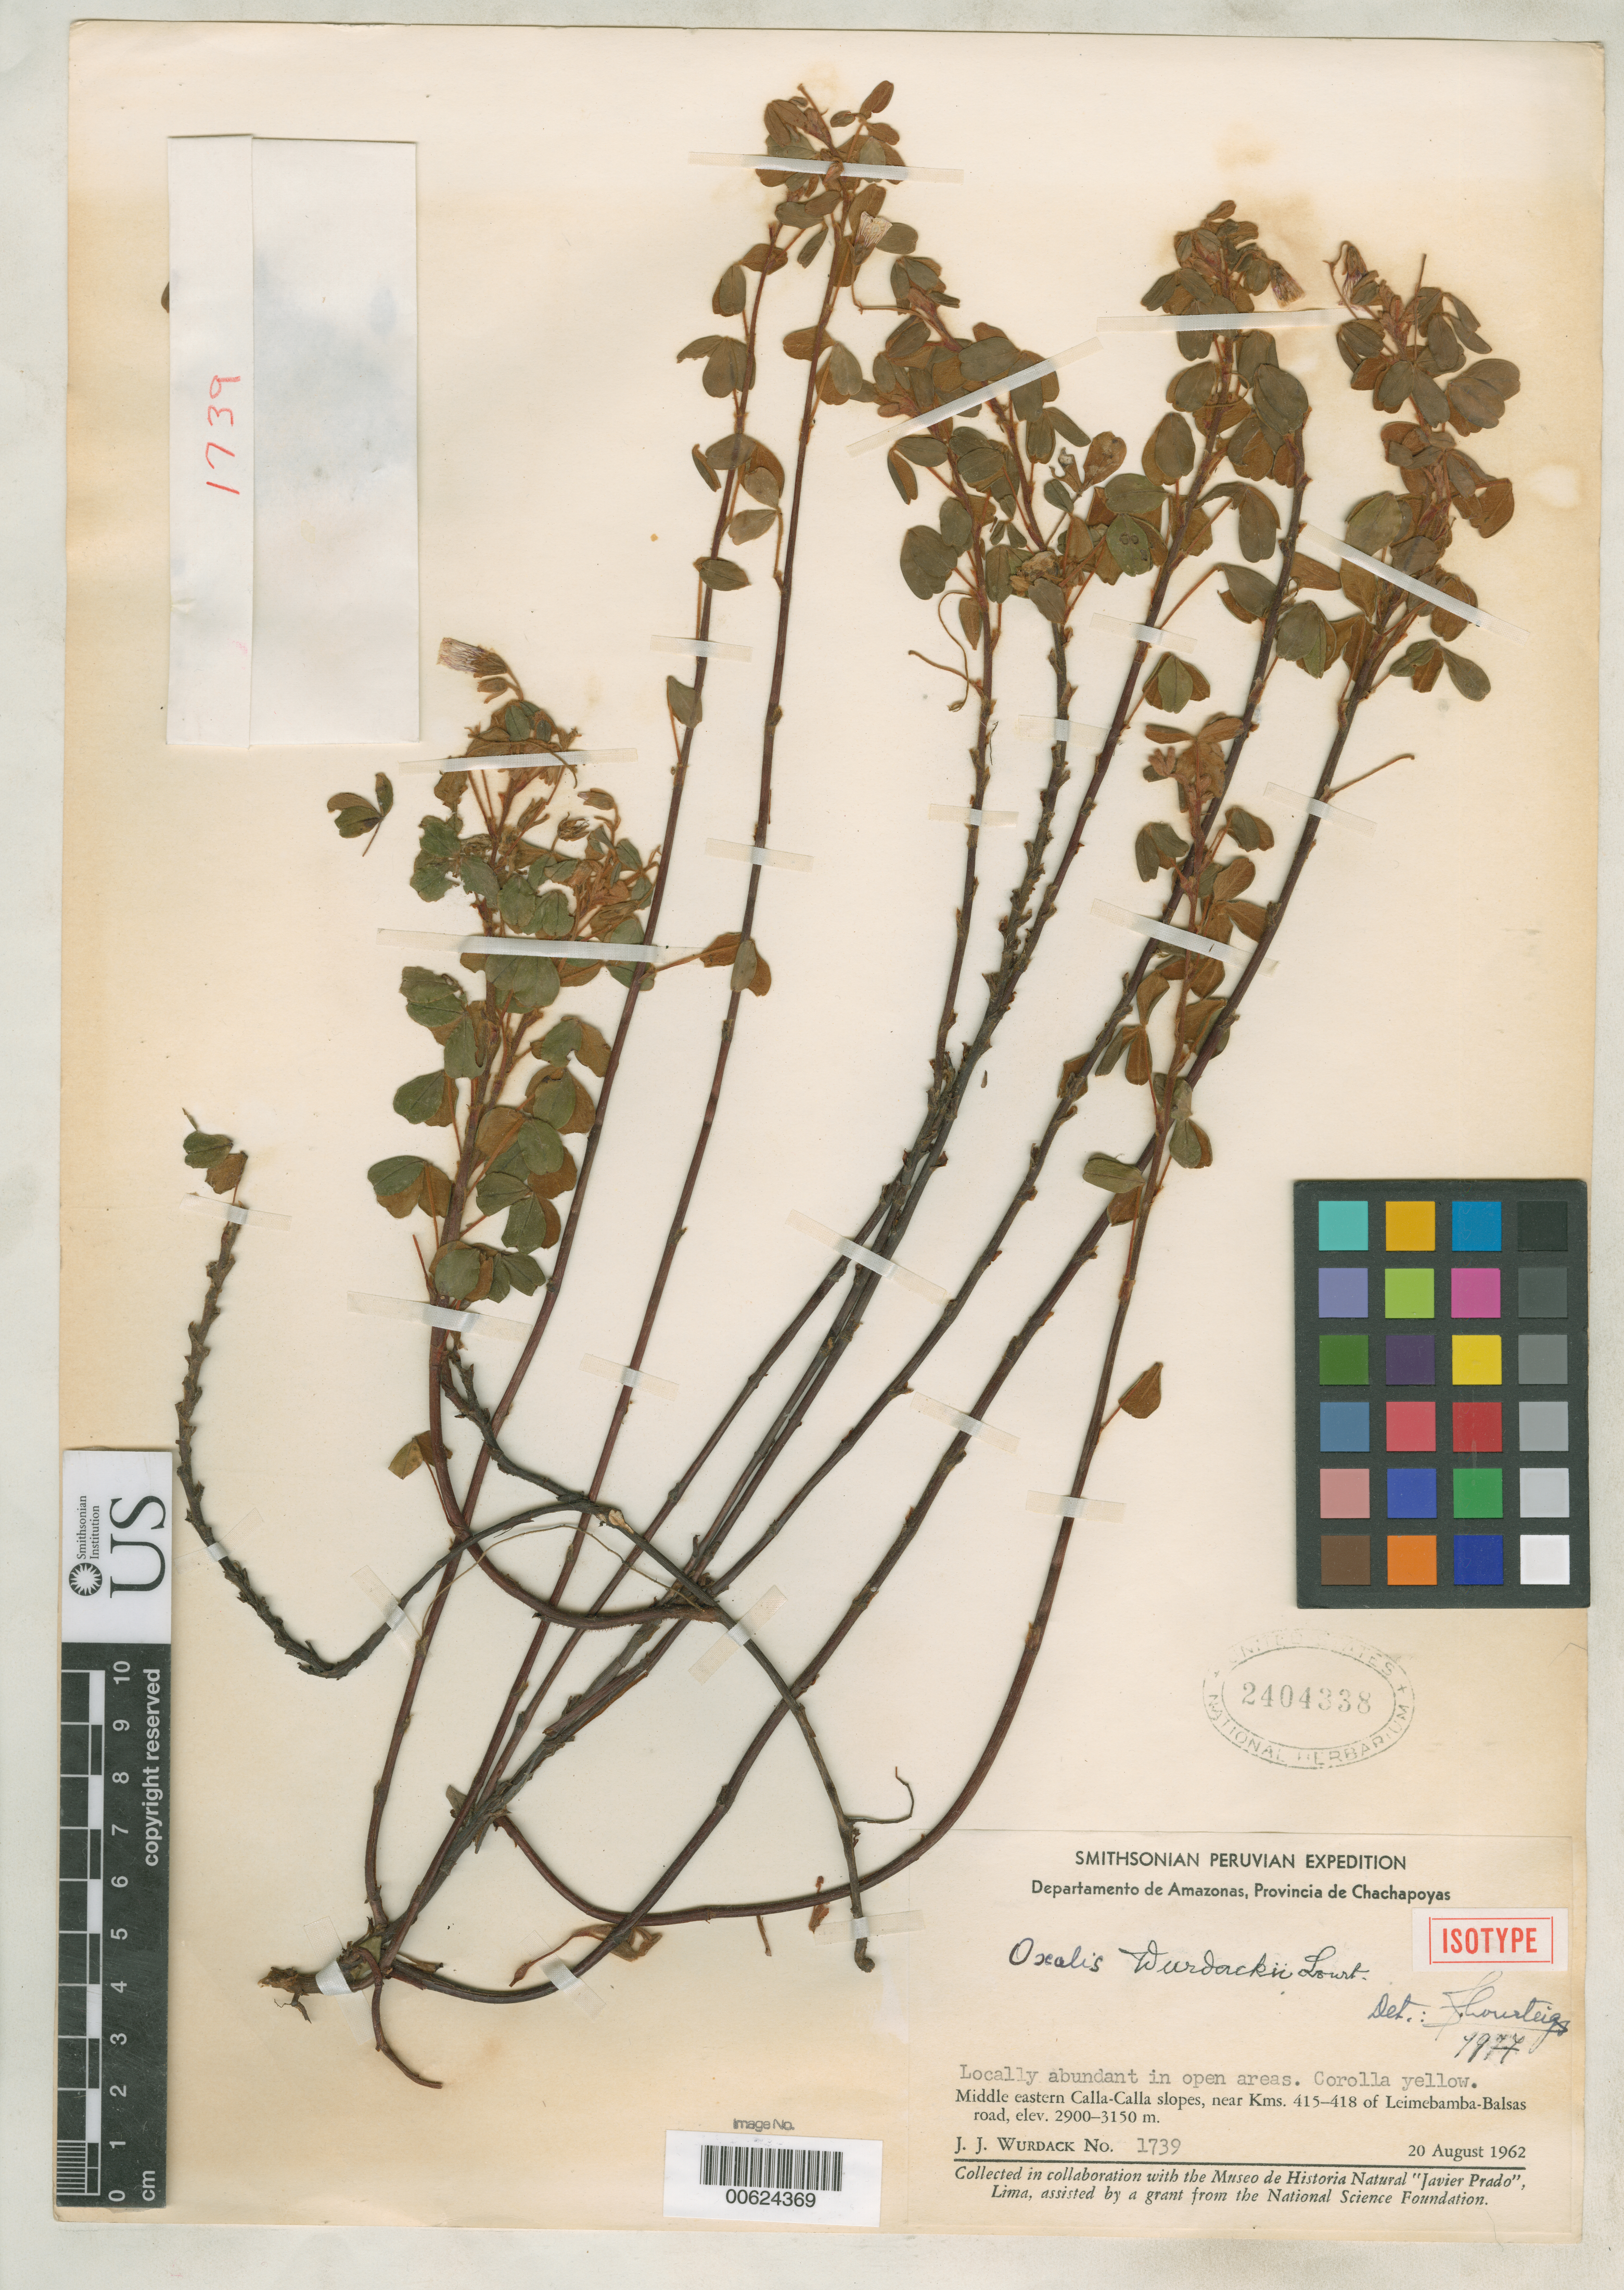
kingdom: Plantae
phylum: Tracheophyta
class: Magnoliopsida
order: Oxalidales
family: Oxalidaceae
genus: Oxalis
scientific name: Oxalis wurdackii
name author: Lourteig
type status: Isotype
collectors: J. J. Wurdack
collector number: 1739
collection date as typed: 20 Aug 1962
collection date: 1962-08-20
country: Peru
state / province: Amazonas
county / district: Chachapoyas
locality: middle eastern Calla-Calla slopes, near km 415-418 of Leimebamba-Balsas Road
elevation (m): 2900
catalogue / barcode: US 2404338